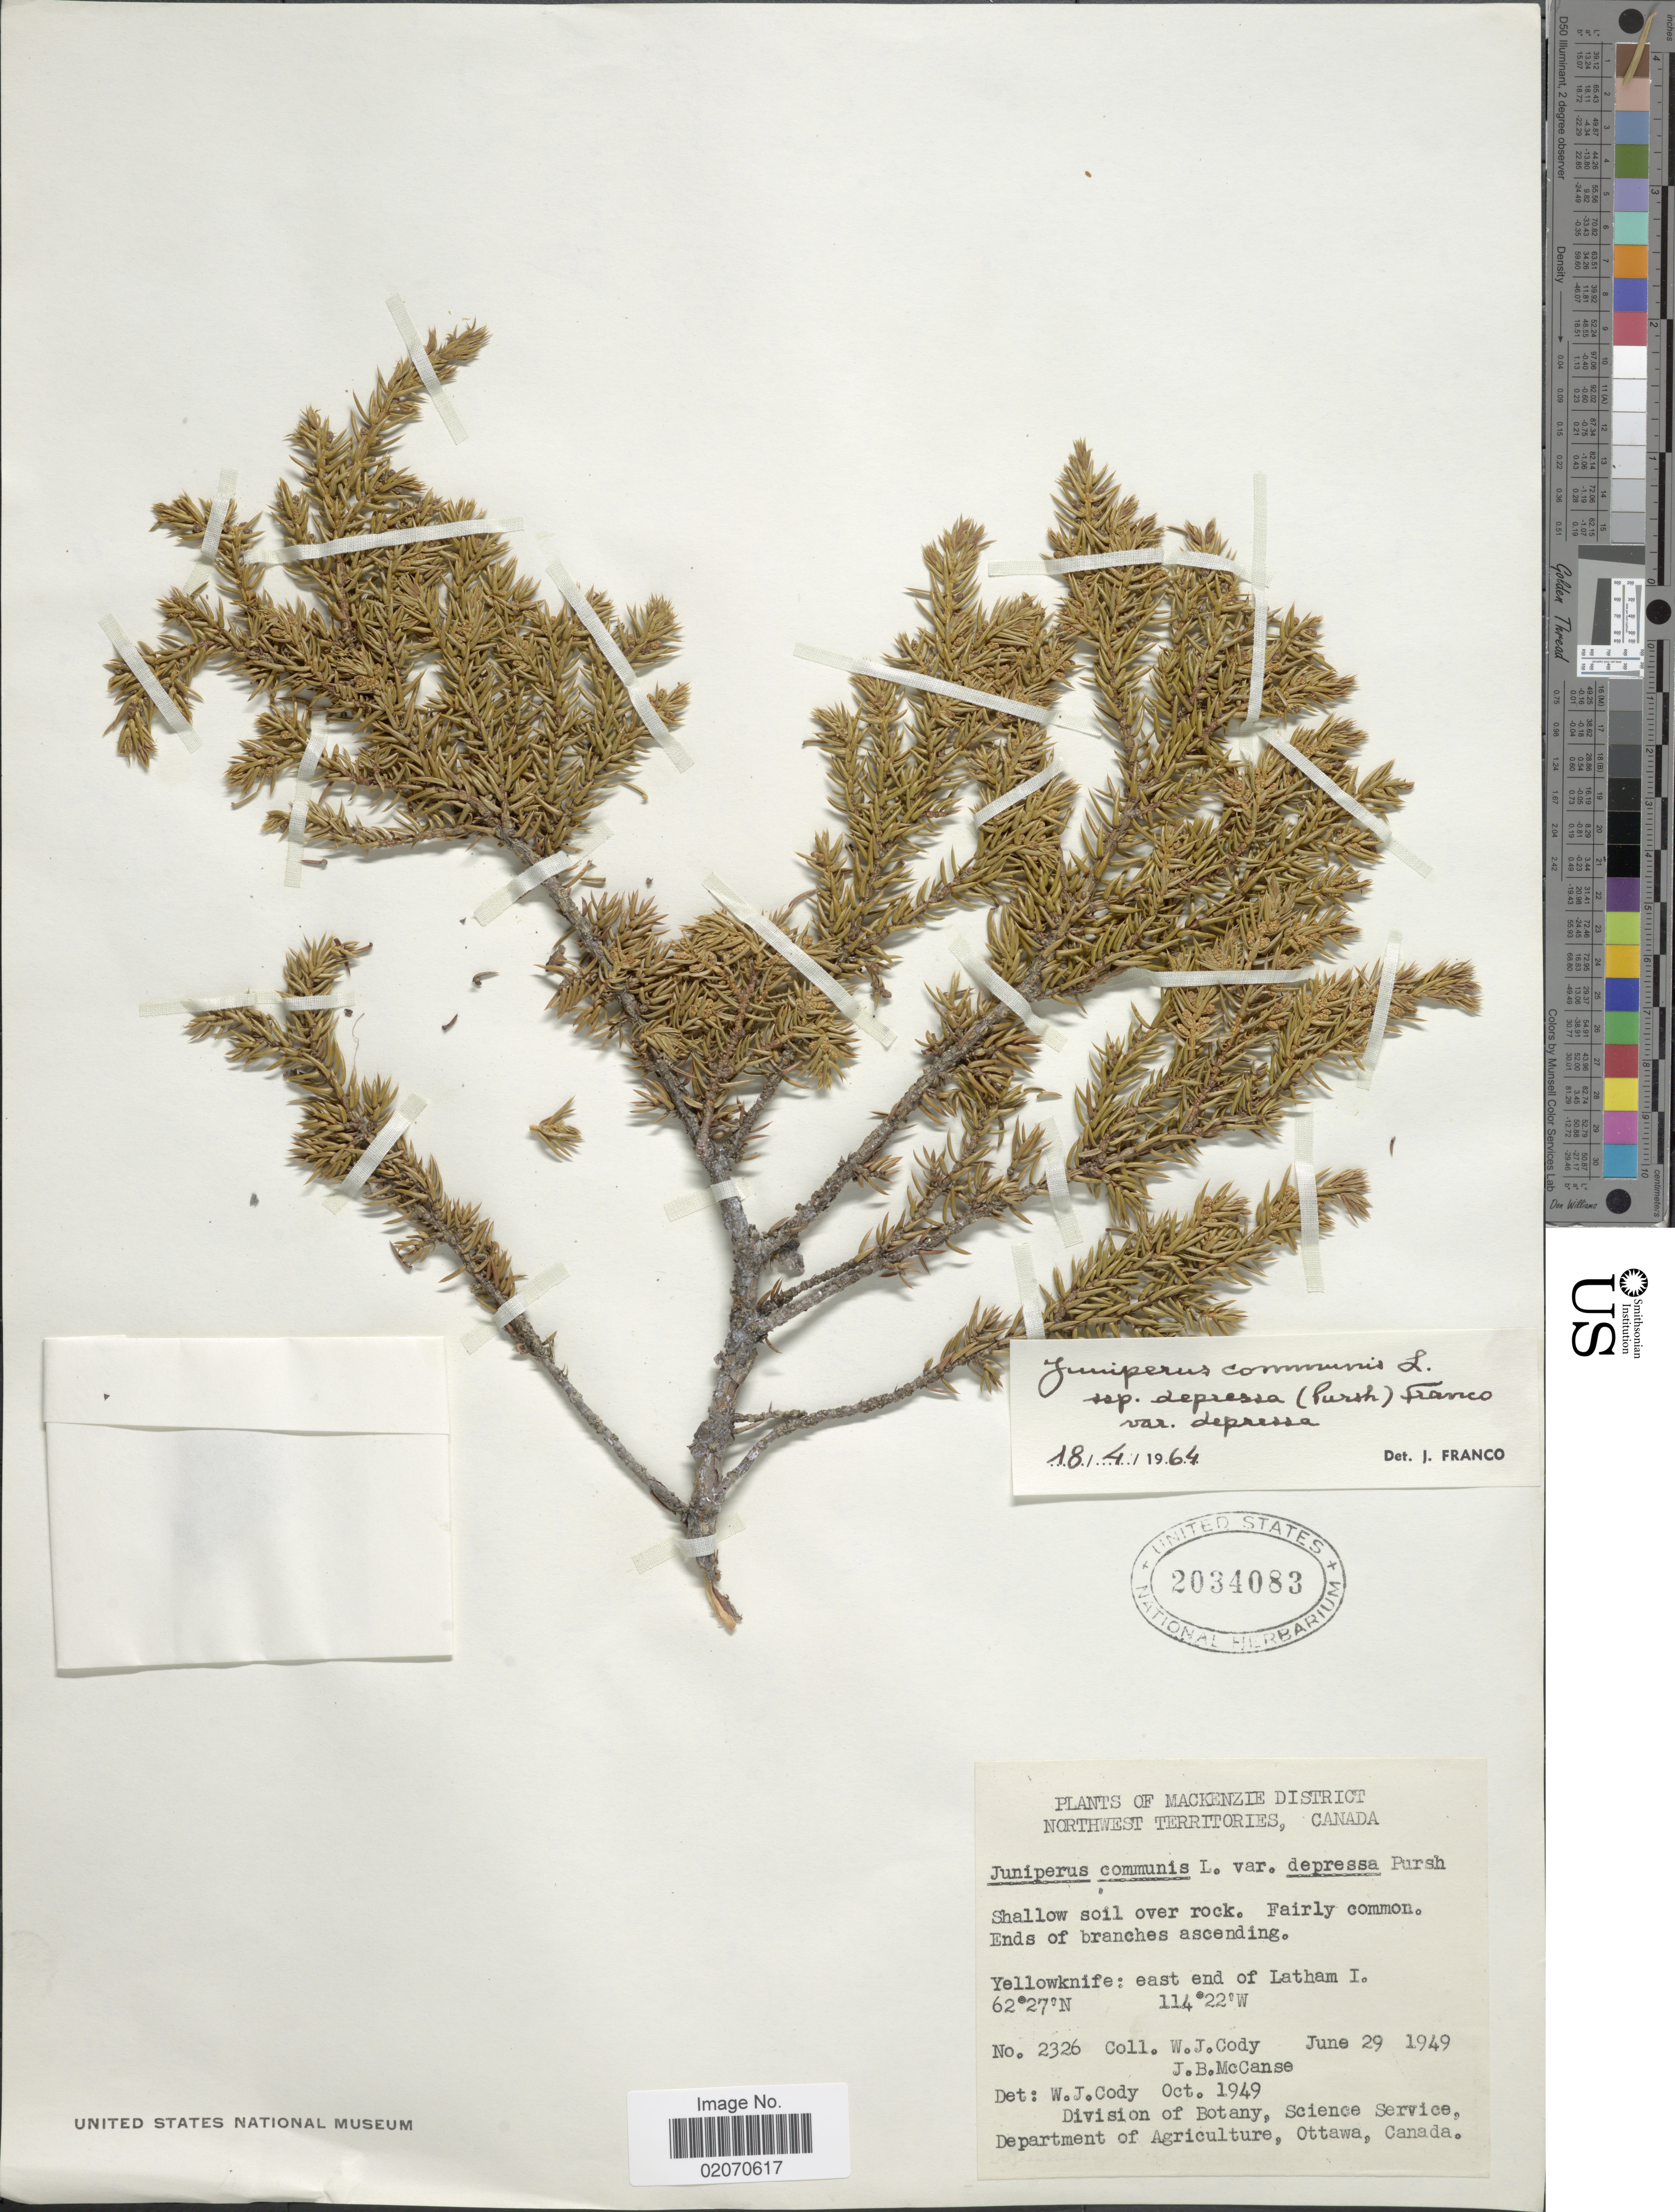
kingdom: Plantae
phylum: Tracheophyta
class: Pinopsida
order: Pinales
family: Cupressaceae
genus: Juniperus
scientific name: Juniperus communis var. depressa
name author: Pursh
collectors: W. Cody & J. McCanse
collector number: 2326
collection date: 1949-06-29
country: Canada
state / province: Northwest Territories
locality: Mackenzie District, Yellowknife: east end of latham I.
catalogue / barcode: US 2034083